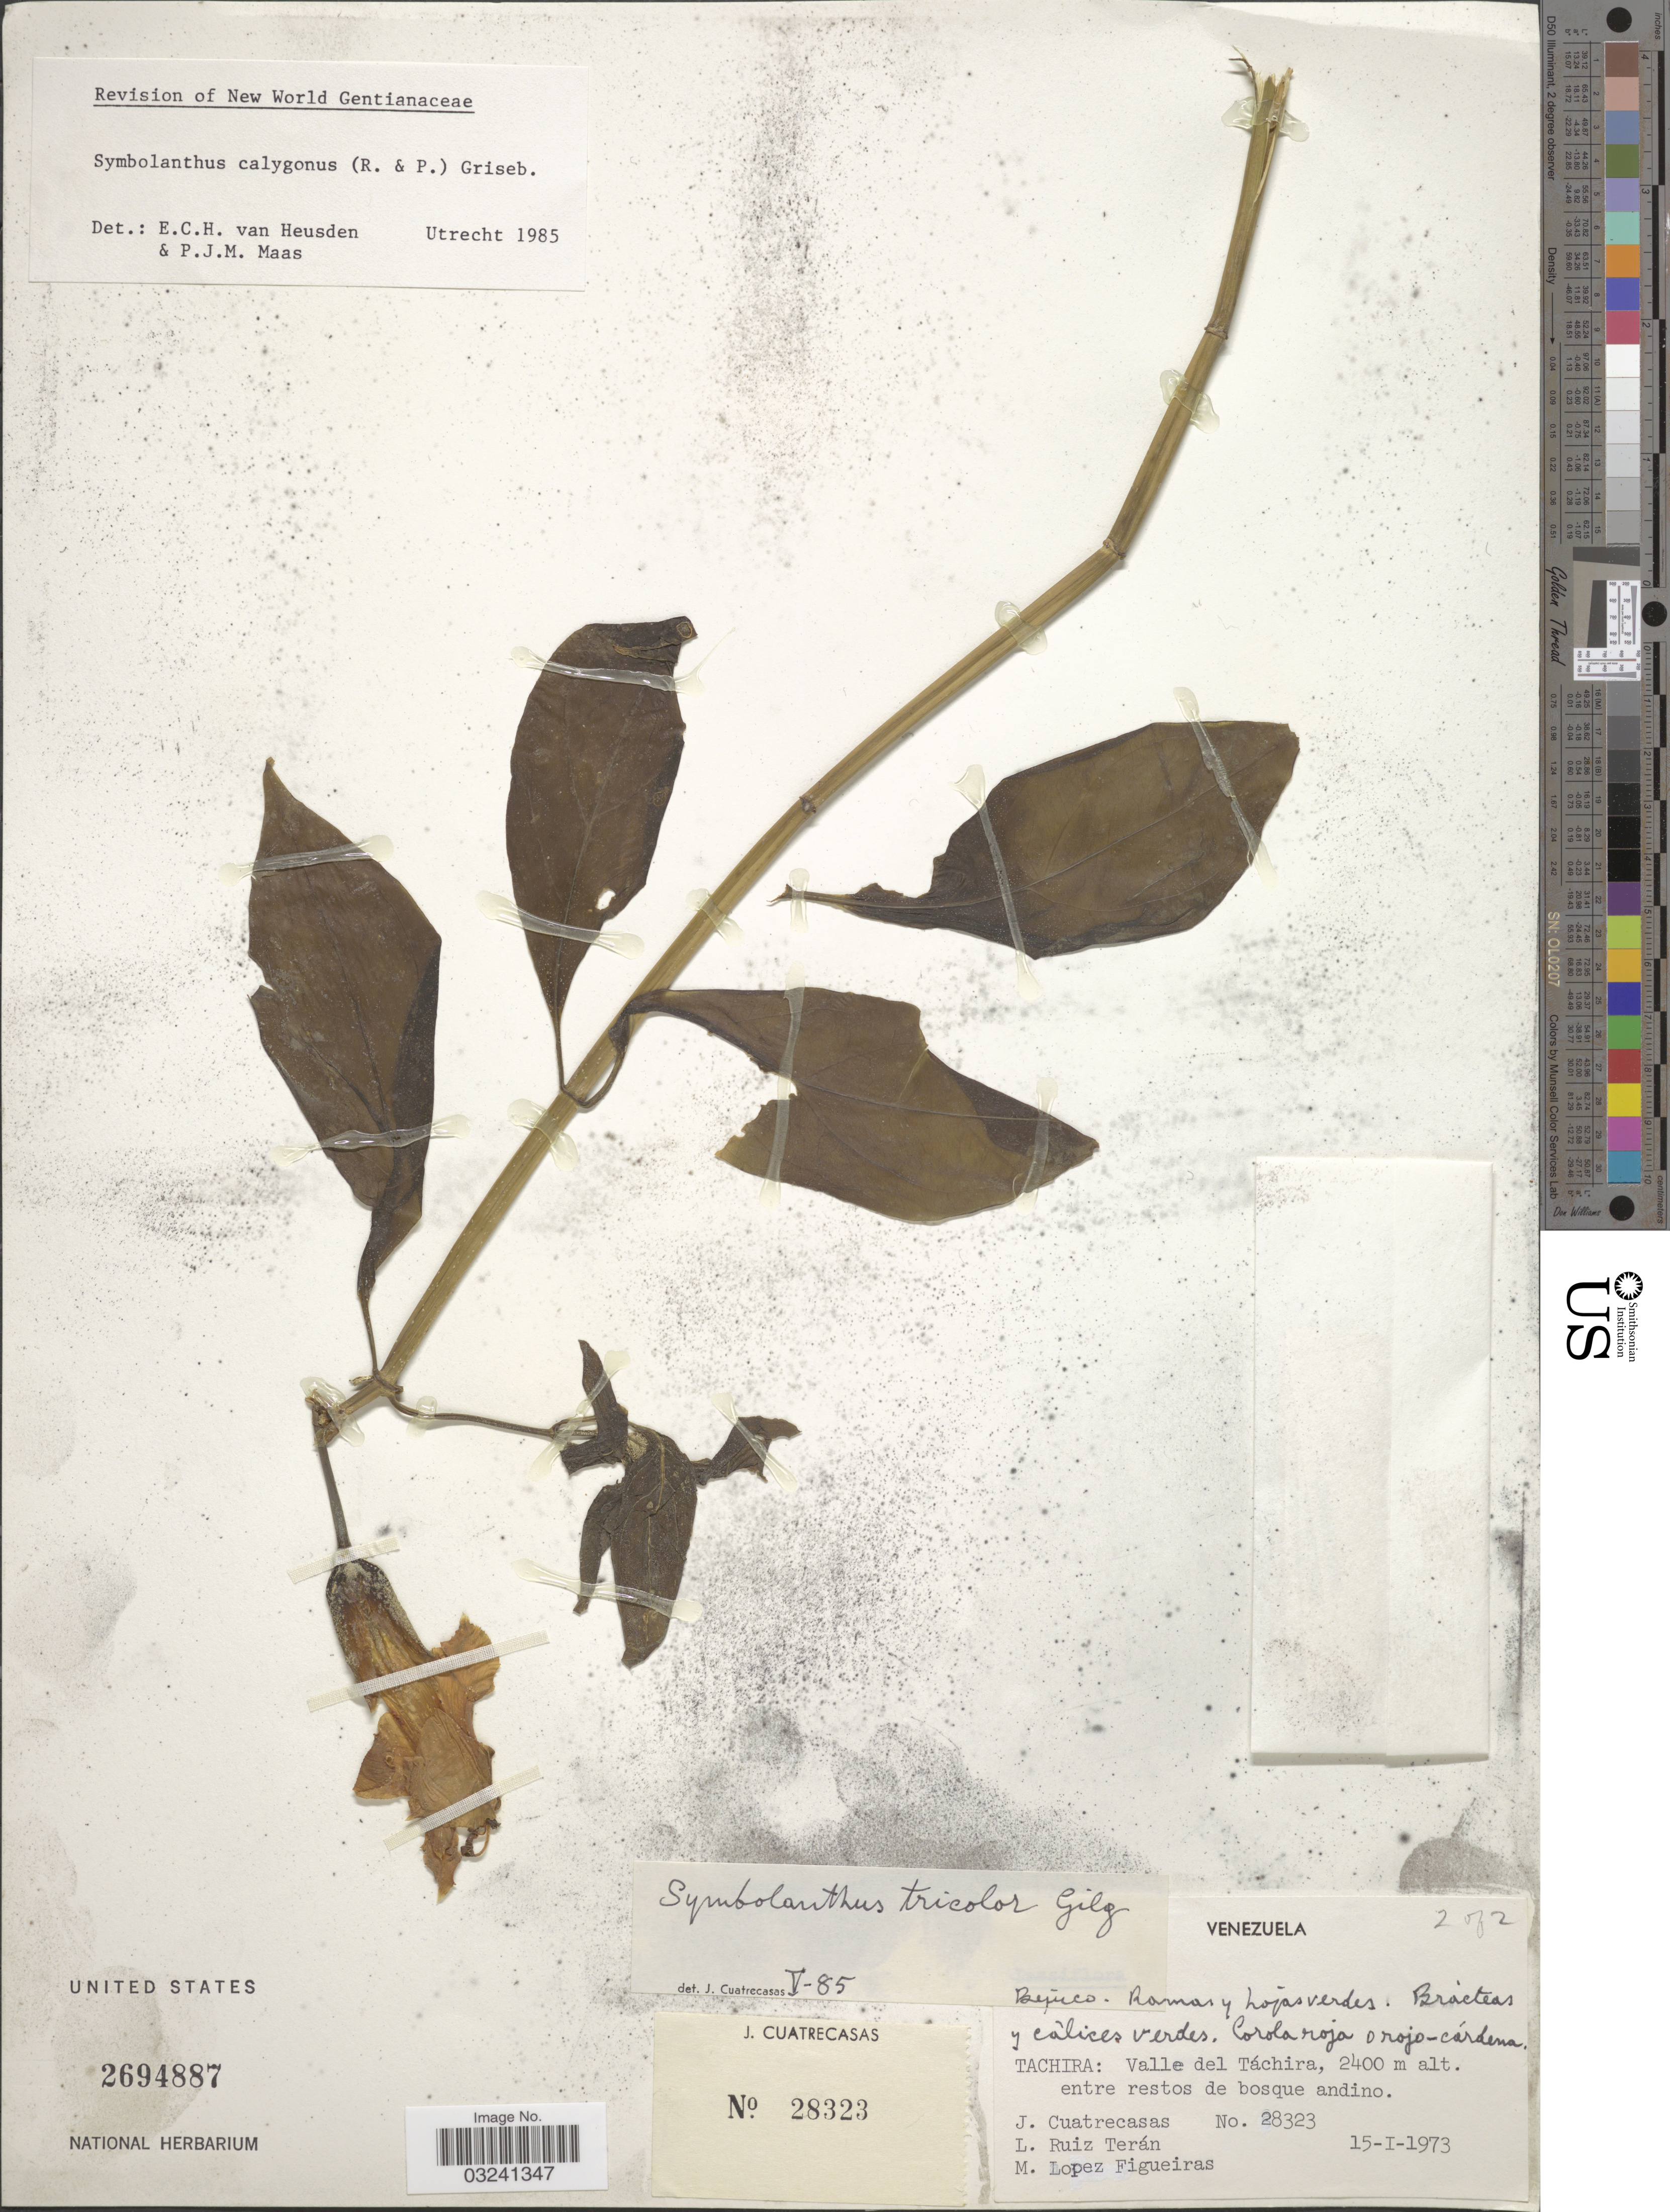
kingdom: Plantae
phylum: Tracheophyta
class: Magnoliopsida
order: Gentianales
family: Gentianaceae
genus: Symbolanthus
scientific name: Symbolanthus calygonus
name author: (Ruiz & Pav.) Griseb. ex Gilg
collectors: J. Cuatrecasas, L. E. Ruíz-Terán & M. López Figueiras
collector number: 28323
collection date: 1973-01-15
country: Venezuela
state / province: Tachira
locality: Valle del Táchira, entre restos de bosque andino.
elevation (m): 2400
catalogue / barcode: US 2694887